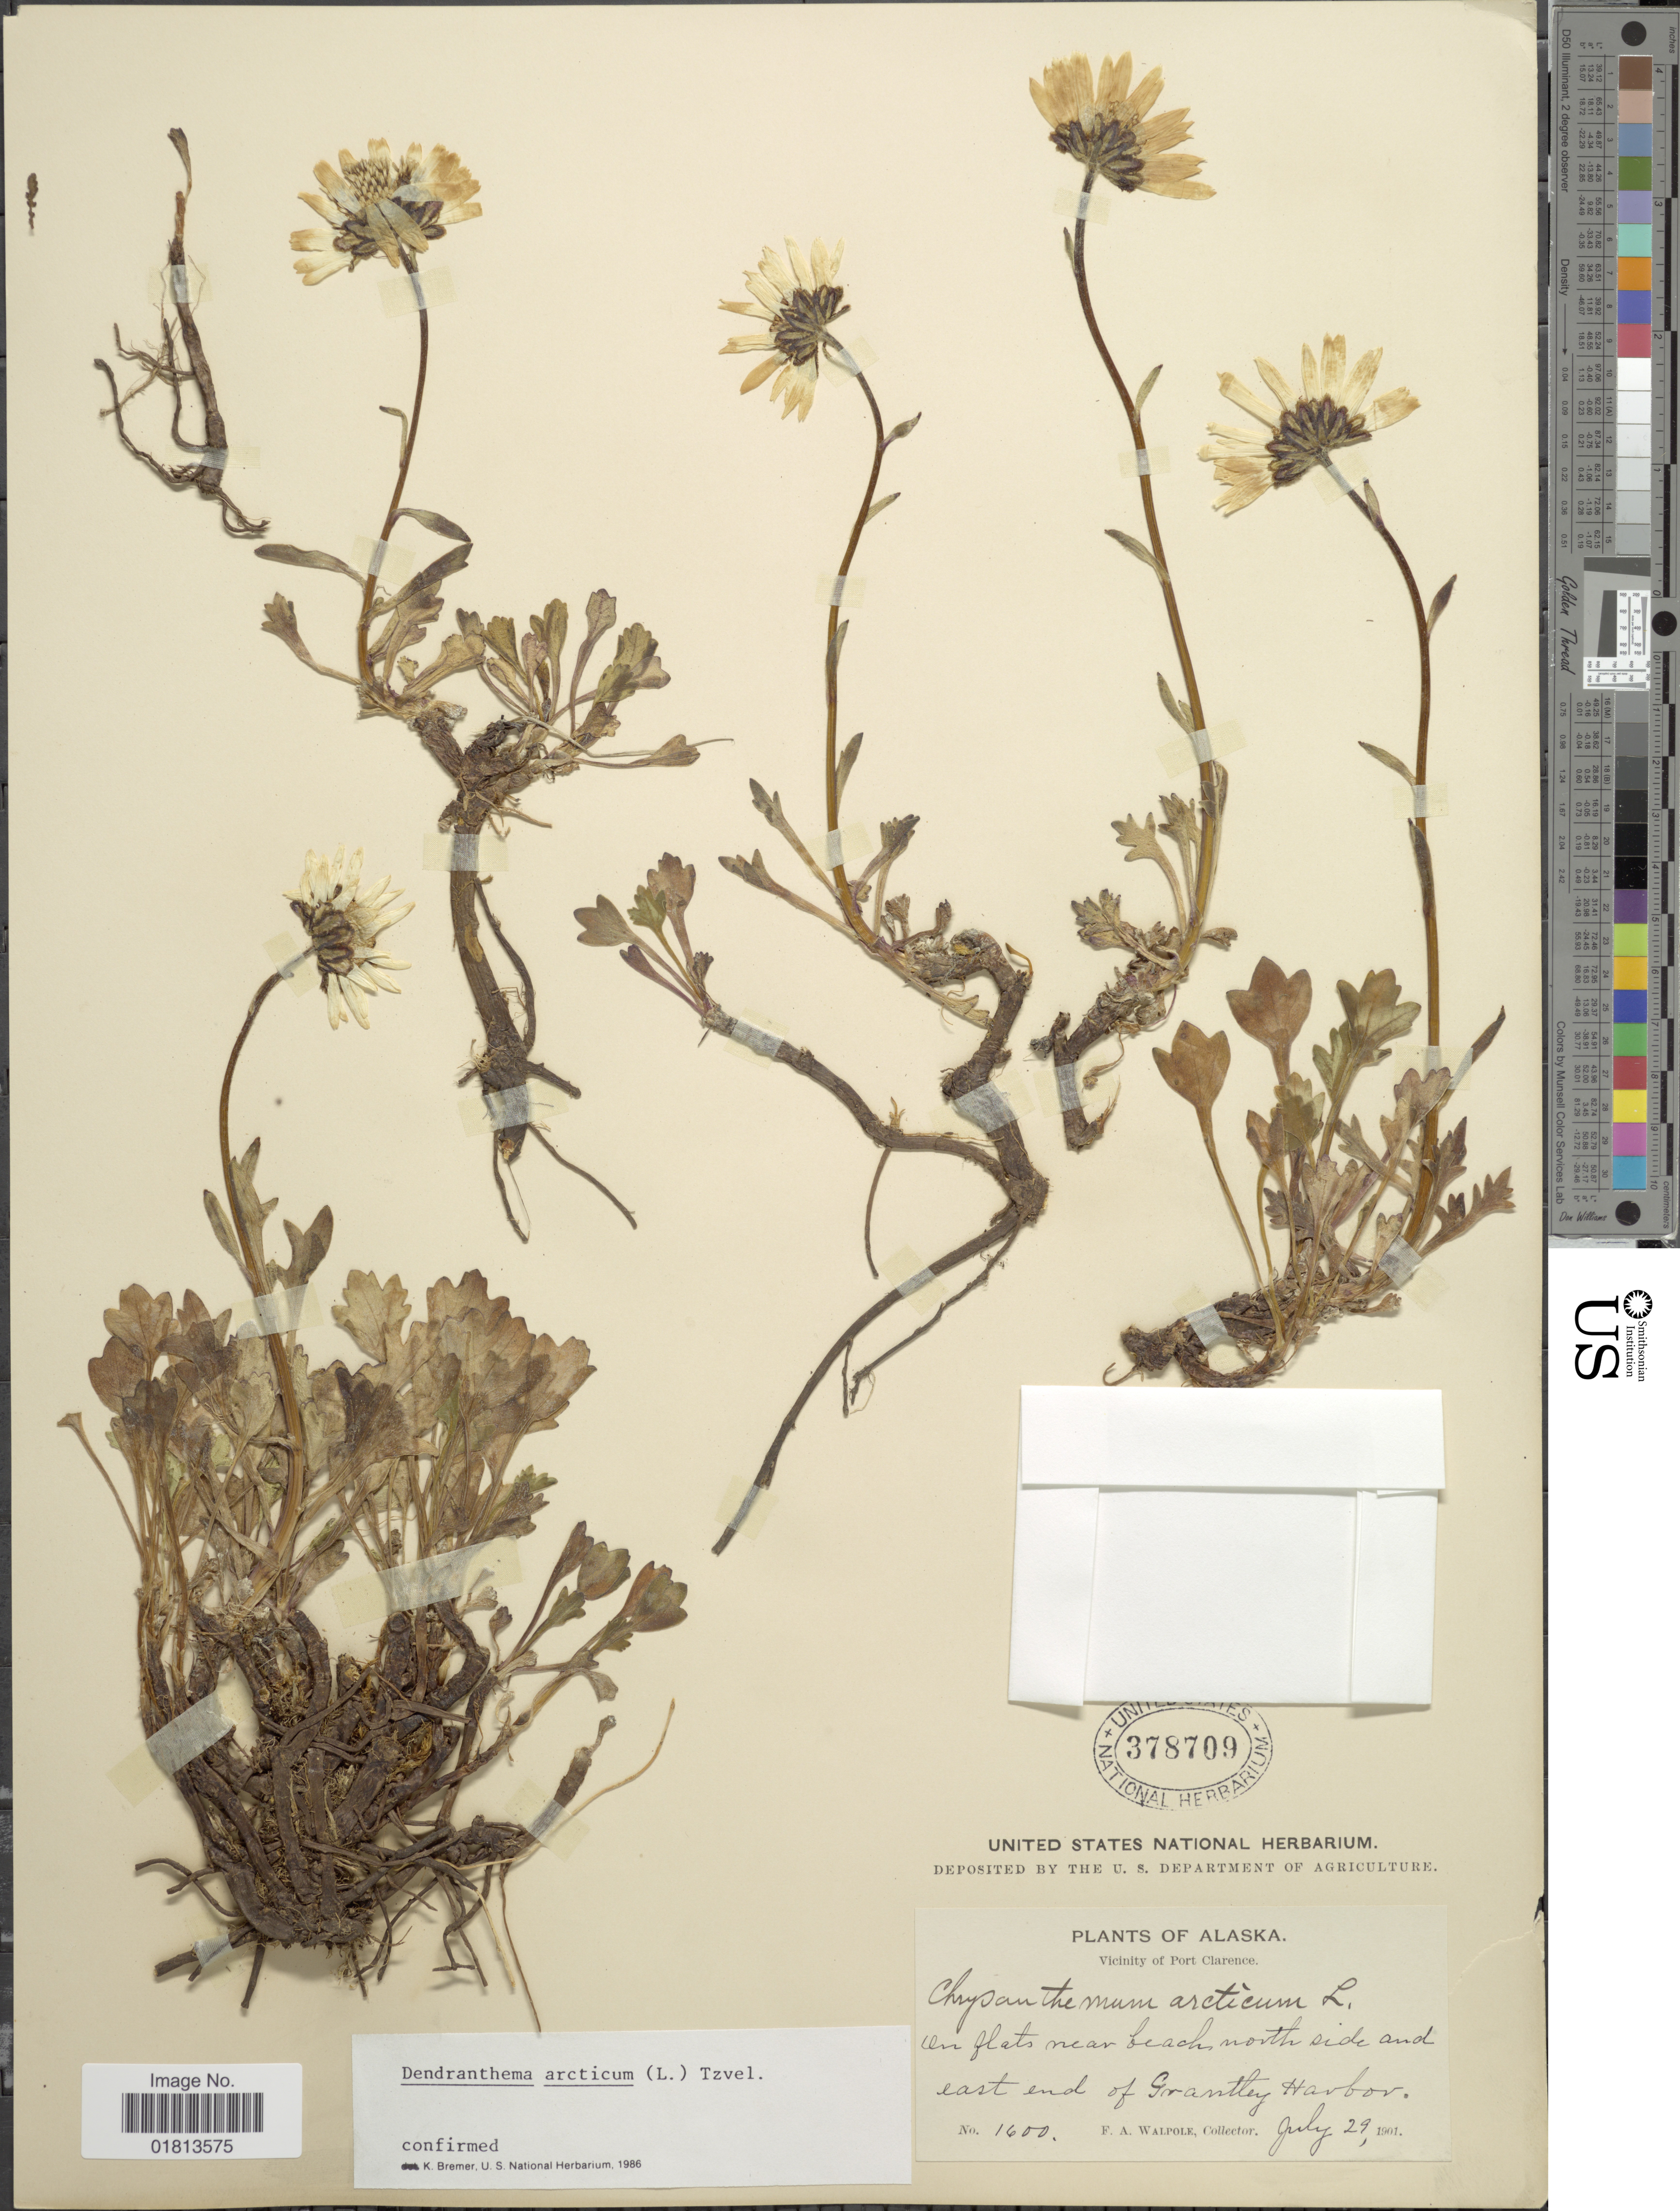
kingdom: Plantae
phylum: Tracheophyta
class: Magnoliopsida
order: Asterales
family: Asteraceae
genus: Dendranthema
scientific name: Dendranthema arcticum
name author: (L.) Tzvelev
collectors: F. Walpole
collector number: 1600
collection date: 1901-07-29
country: United States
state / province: Alaska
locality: Vicinity of Port Clarence, On flats near beach north side and east end of Grantley Harbor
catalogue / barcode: US 378709